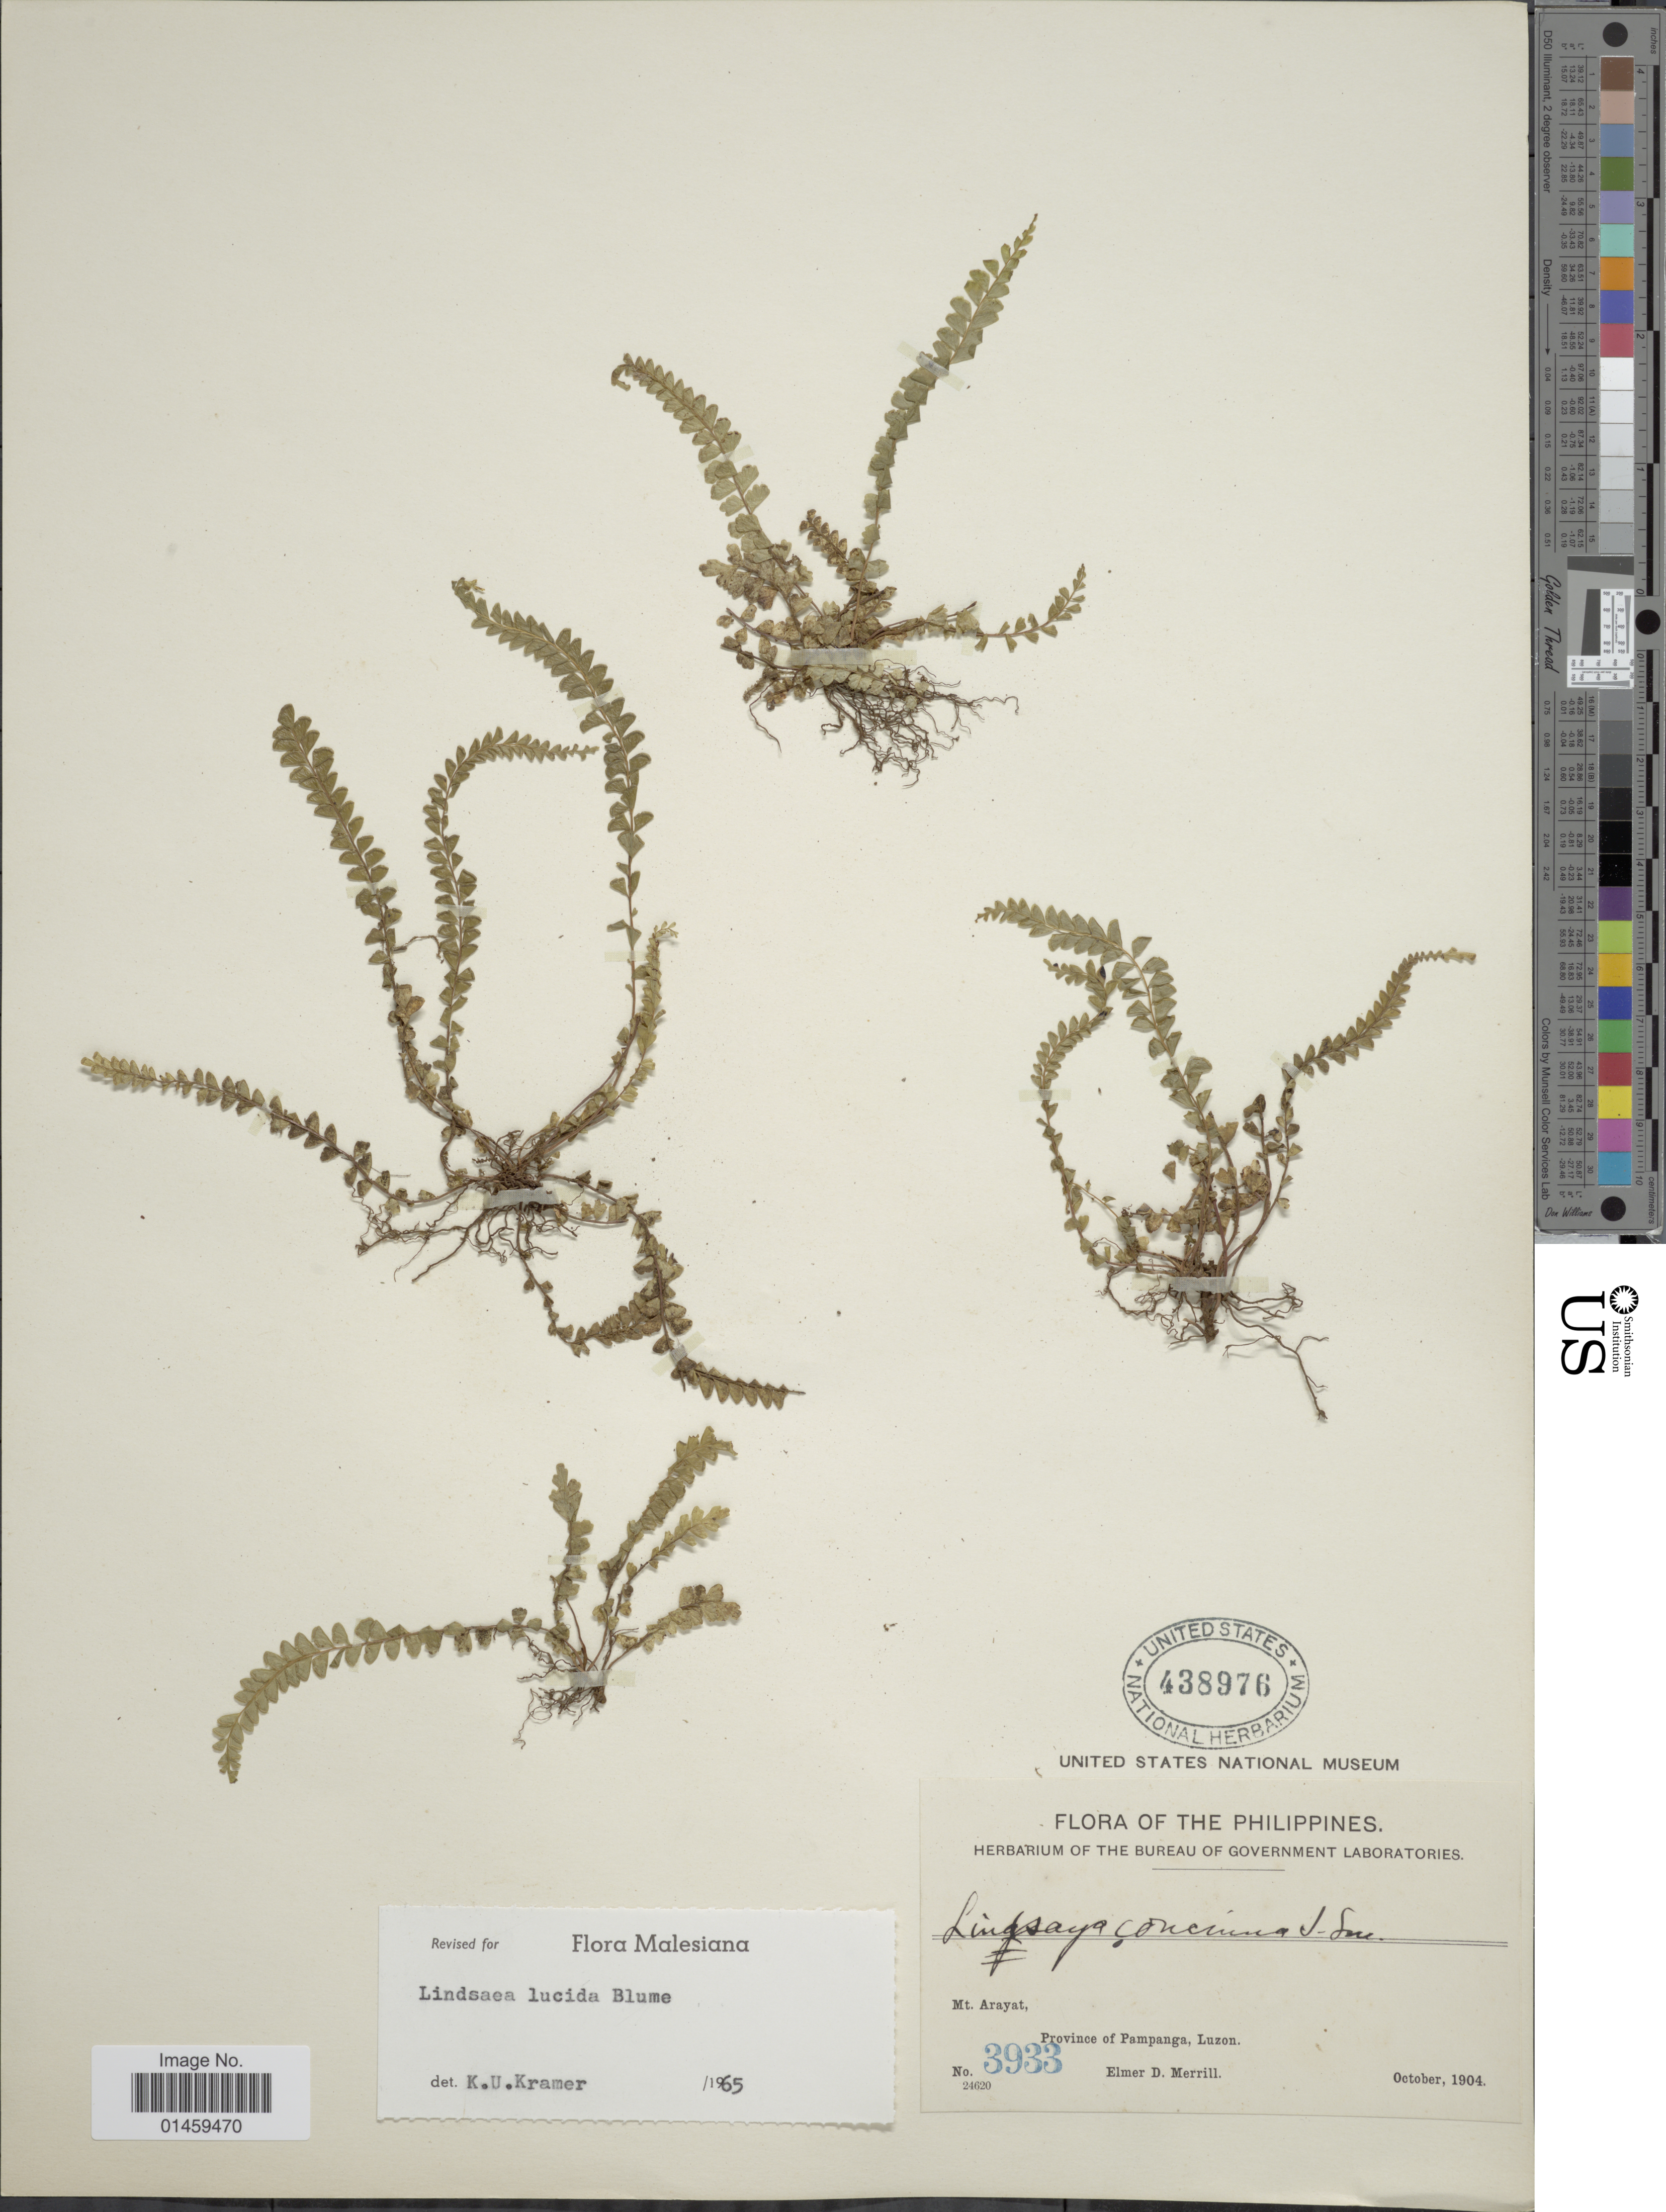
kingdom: Plantae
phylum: Tracheophyta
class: Polypodiopsida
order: Polypodiales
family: Lindsaeaceae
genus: Lindsaea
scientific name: Lindsaea lucida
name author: Blume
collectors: E. D. Merrill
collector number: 3933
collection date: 1904-10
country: Philippines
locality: Mt. Arayat, Province of Pampanga, Luzon.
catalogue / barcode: US 438976